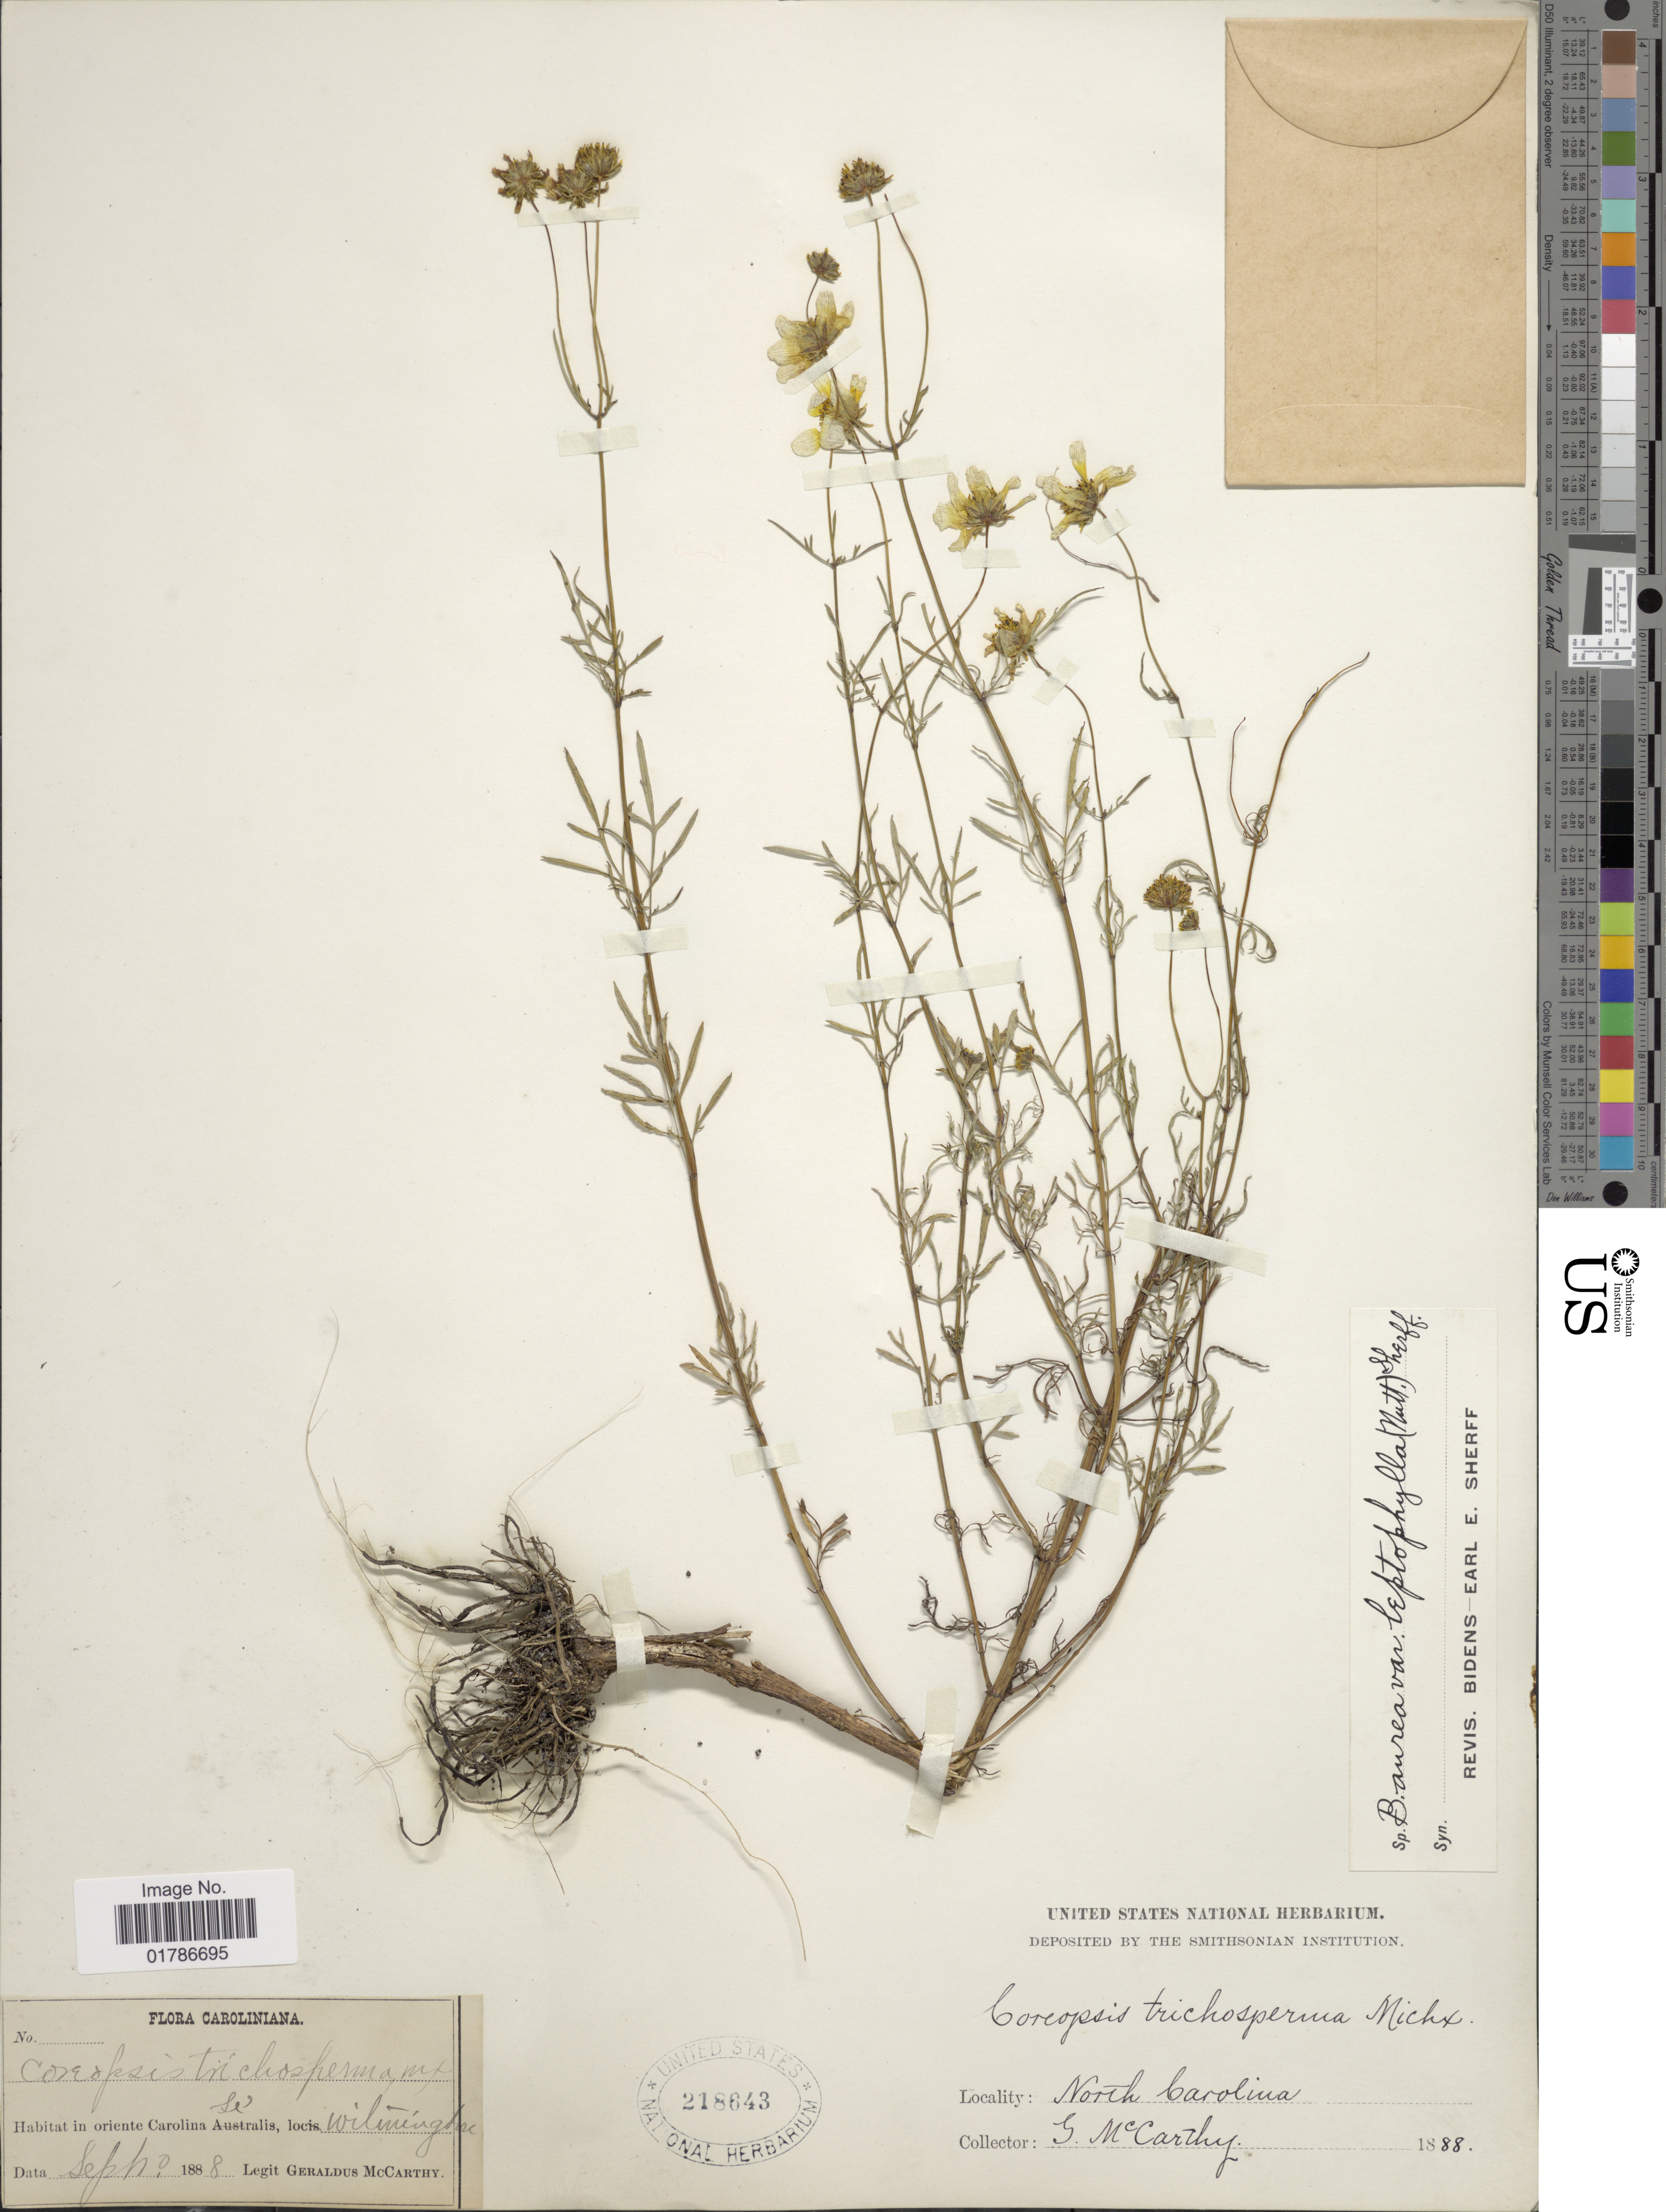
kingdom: Plantae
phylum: Tracheophyta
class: Magnoliopsida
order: Asterales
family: Asteraceae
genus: Bidens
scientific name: Bidens mitis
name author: (Michx.) Sherff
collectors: M. McCarthy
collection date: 1888-09-10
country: United States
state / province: North Carolina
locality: In oriente Carolina Australis, locis Wilmington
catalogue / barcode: US 218643